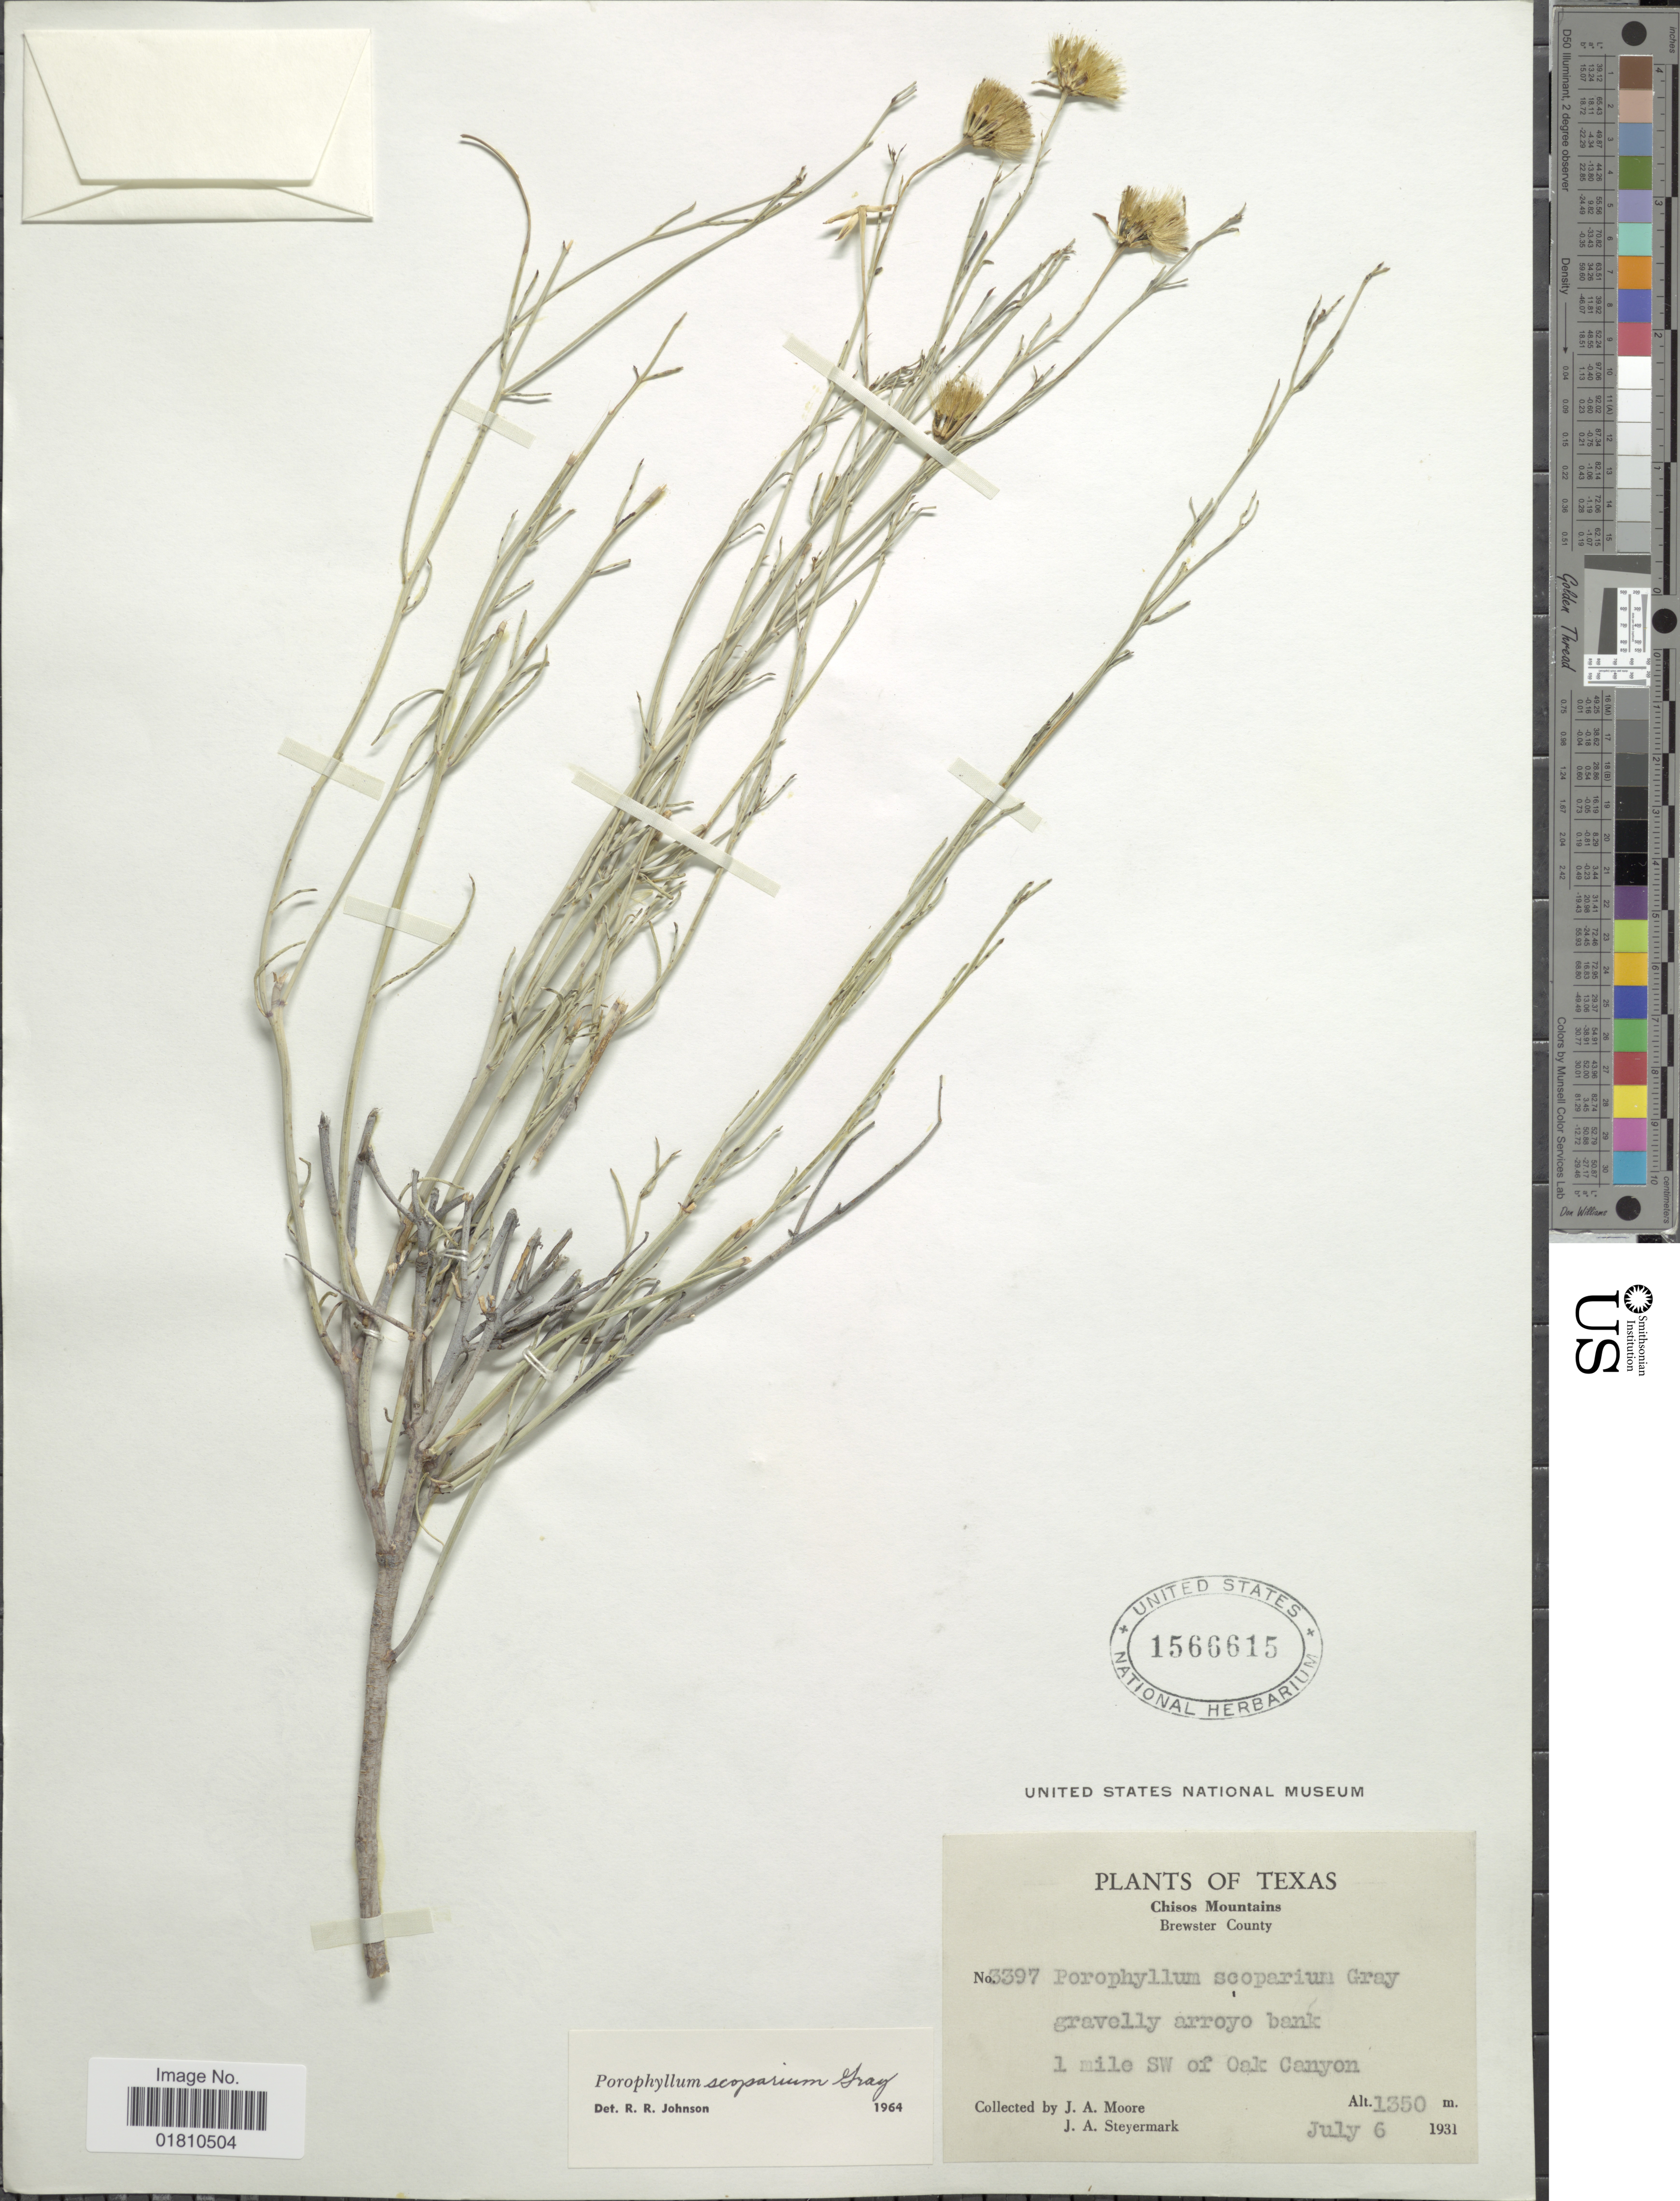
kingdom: Plantae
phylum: Tracheophyta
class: Magnoliopsida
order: Asterales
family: Asteraceae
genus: Porophyllum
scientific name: Porophyllum scoparium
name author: A. Gray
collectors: J. A. Moore & J. Steyermark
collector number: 3397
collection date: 1931-07-06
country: United States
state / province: Texas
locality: Chisos Mountains, Brewster County, gravelly arroyo bank, 1 mile SW of Oak Canyon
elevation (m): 1350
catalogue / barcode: US 1566615